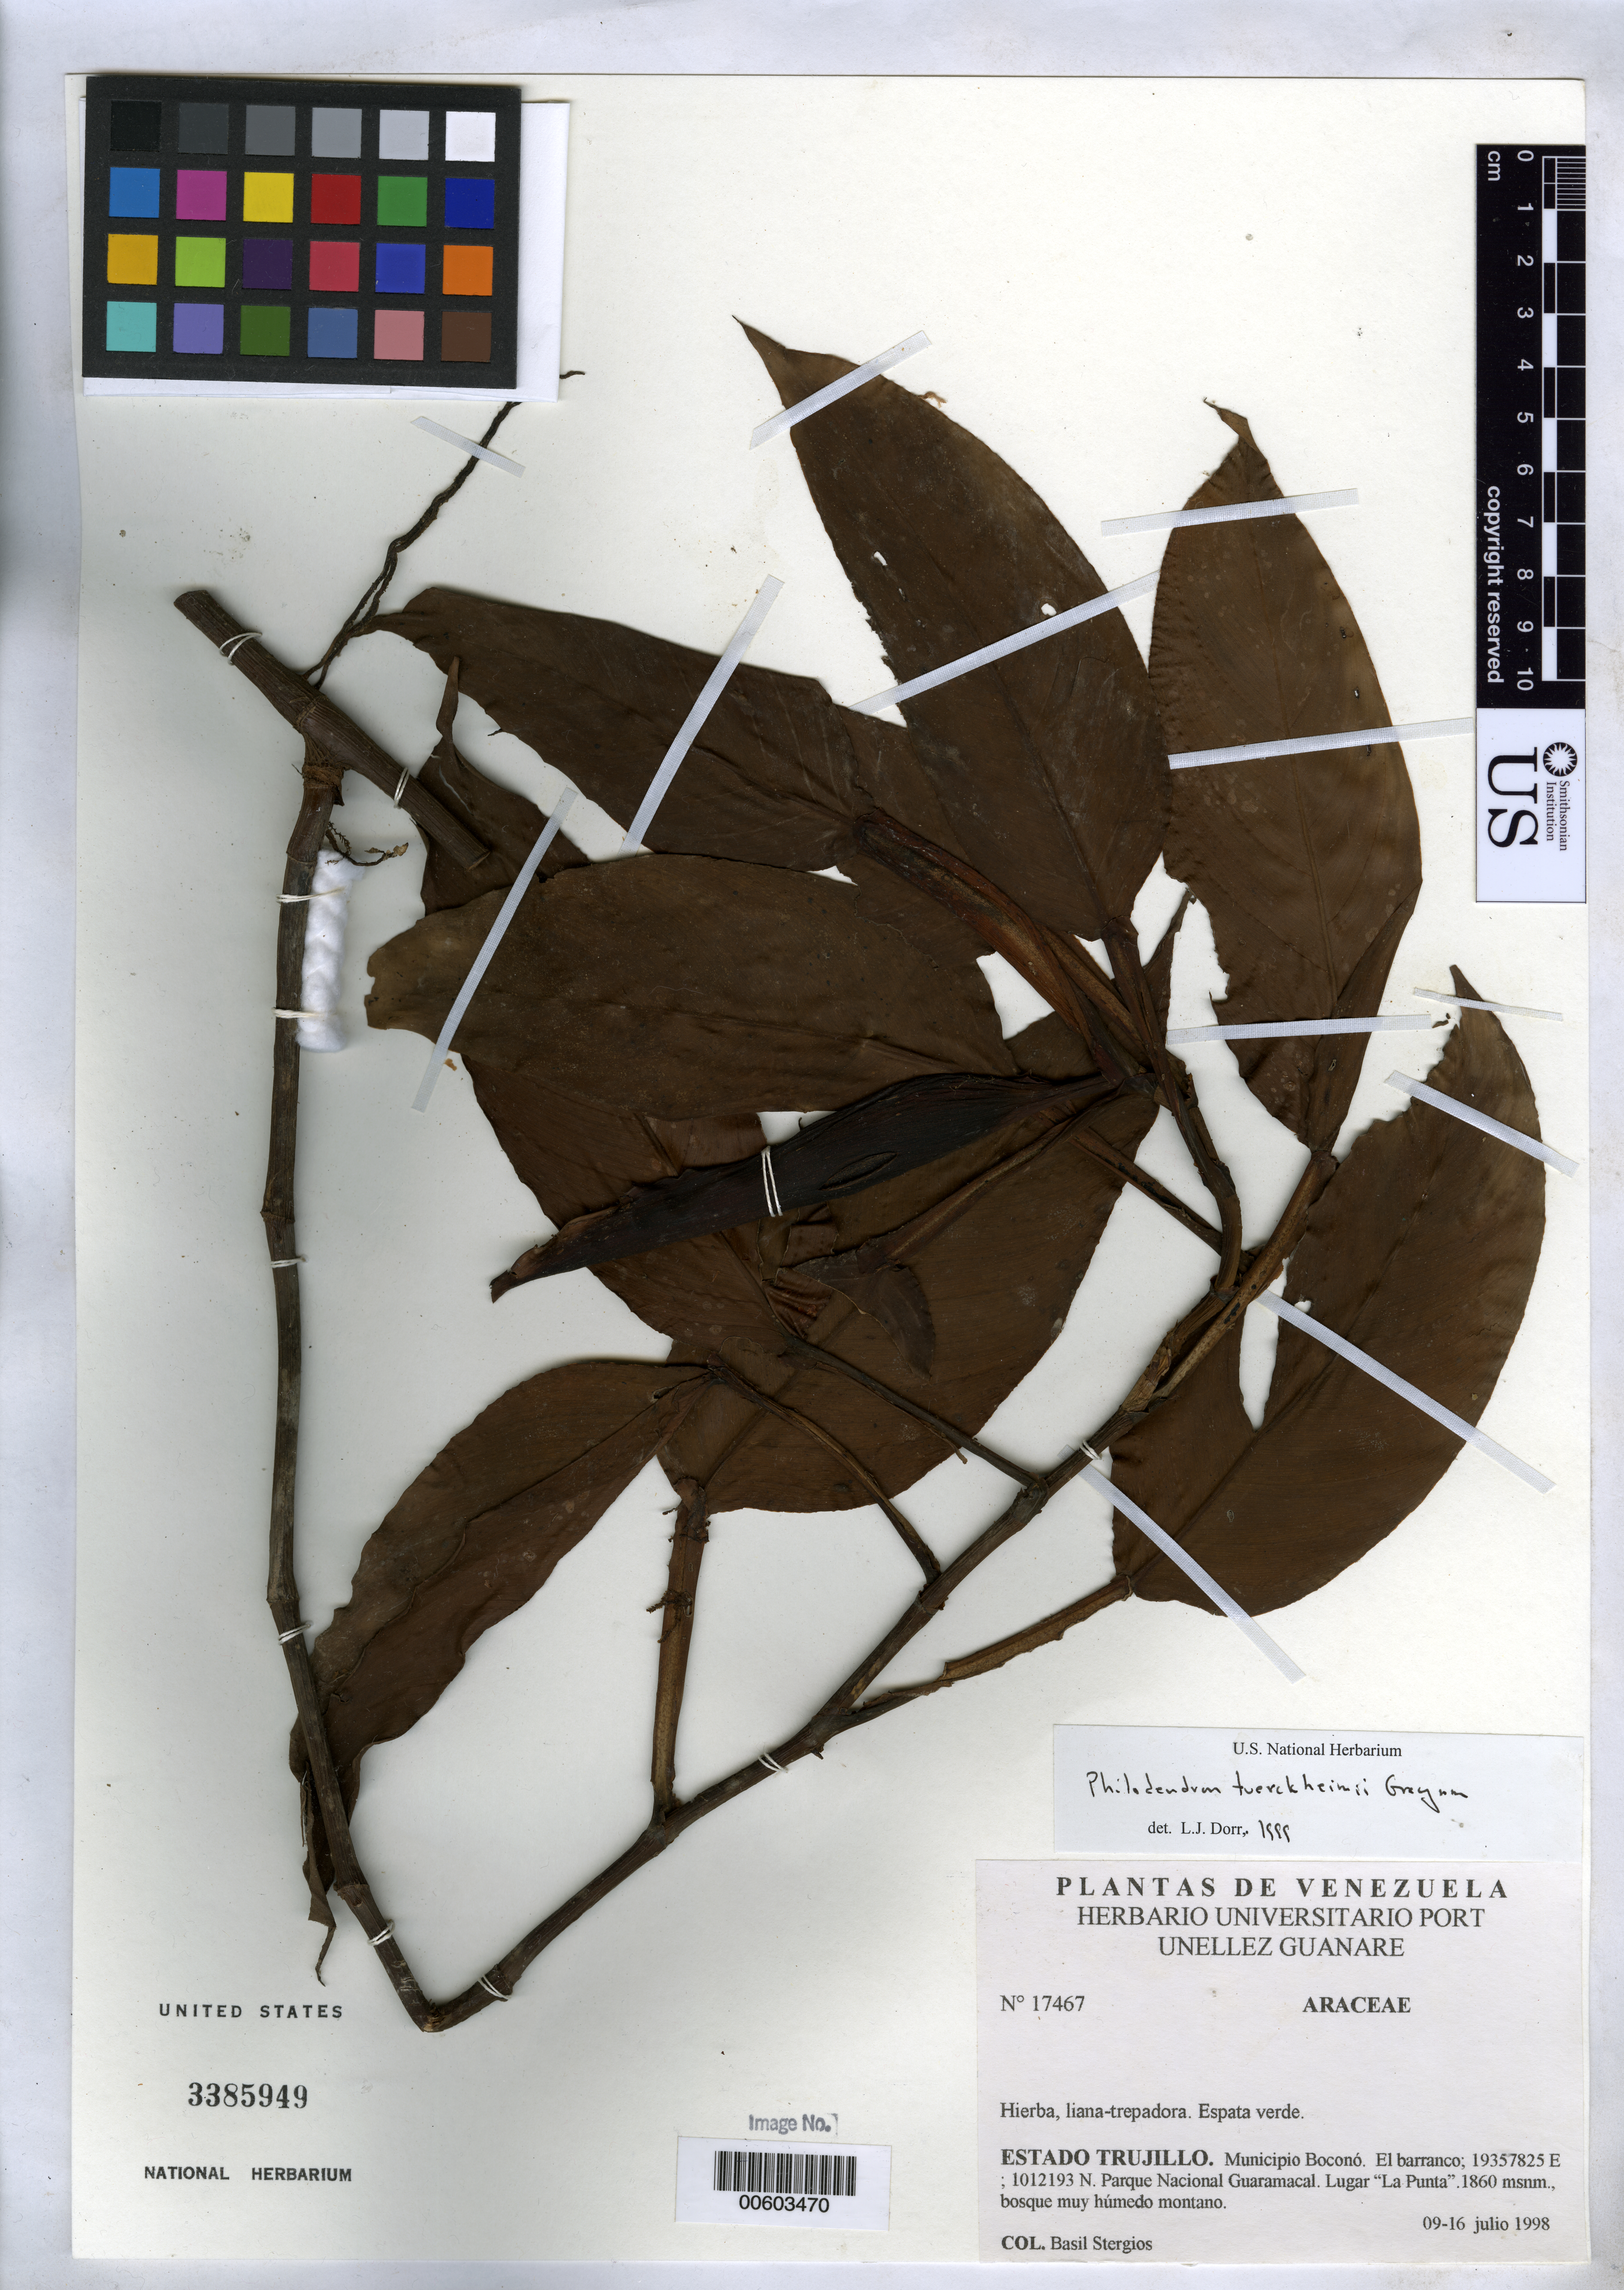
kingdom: Plantae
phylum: Tracheophyta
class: Liliopsida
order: Alismatales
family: Araceae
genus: Philodendron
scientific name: Philodendron tuerckheimii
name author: Grayam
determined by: Dorr, L. J., (BOT), Smithsonian Institution - National Museum of Natural History (UNITED STATES)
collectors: B. G. Stergios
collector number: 17467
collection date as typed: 09 Jul 1998 to 16 Jul 1998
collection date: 1998-07-09/1998-07-16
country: Venezuela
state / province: Trujillo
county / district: Boconó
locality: Parque Nacional Guaramacal, lugar La Punta. El barranco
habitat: Bosque muy húmedo montano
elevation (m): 1860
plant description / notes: MO, PORT, US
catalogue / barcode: US 3385949